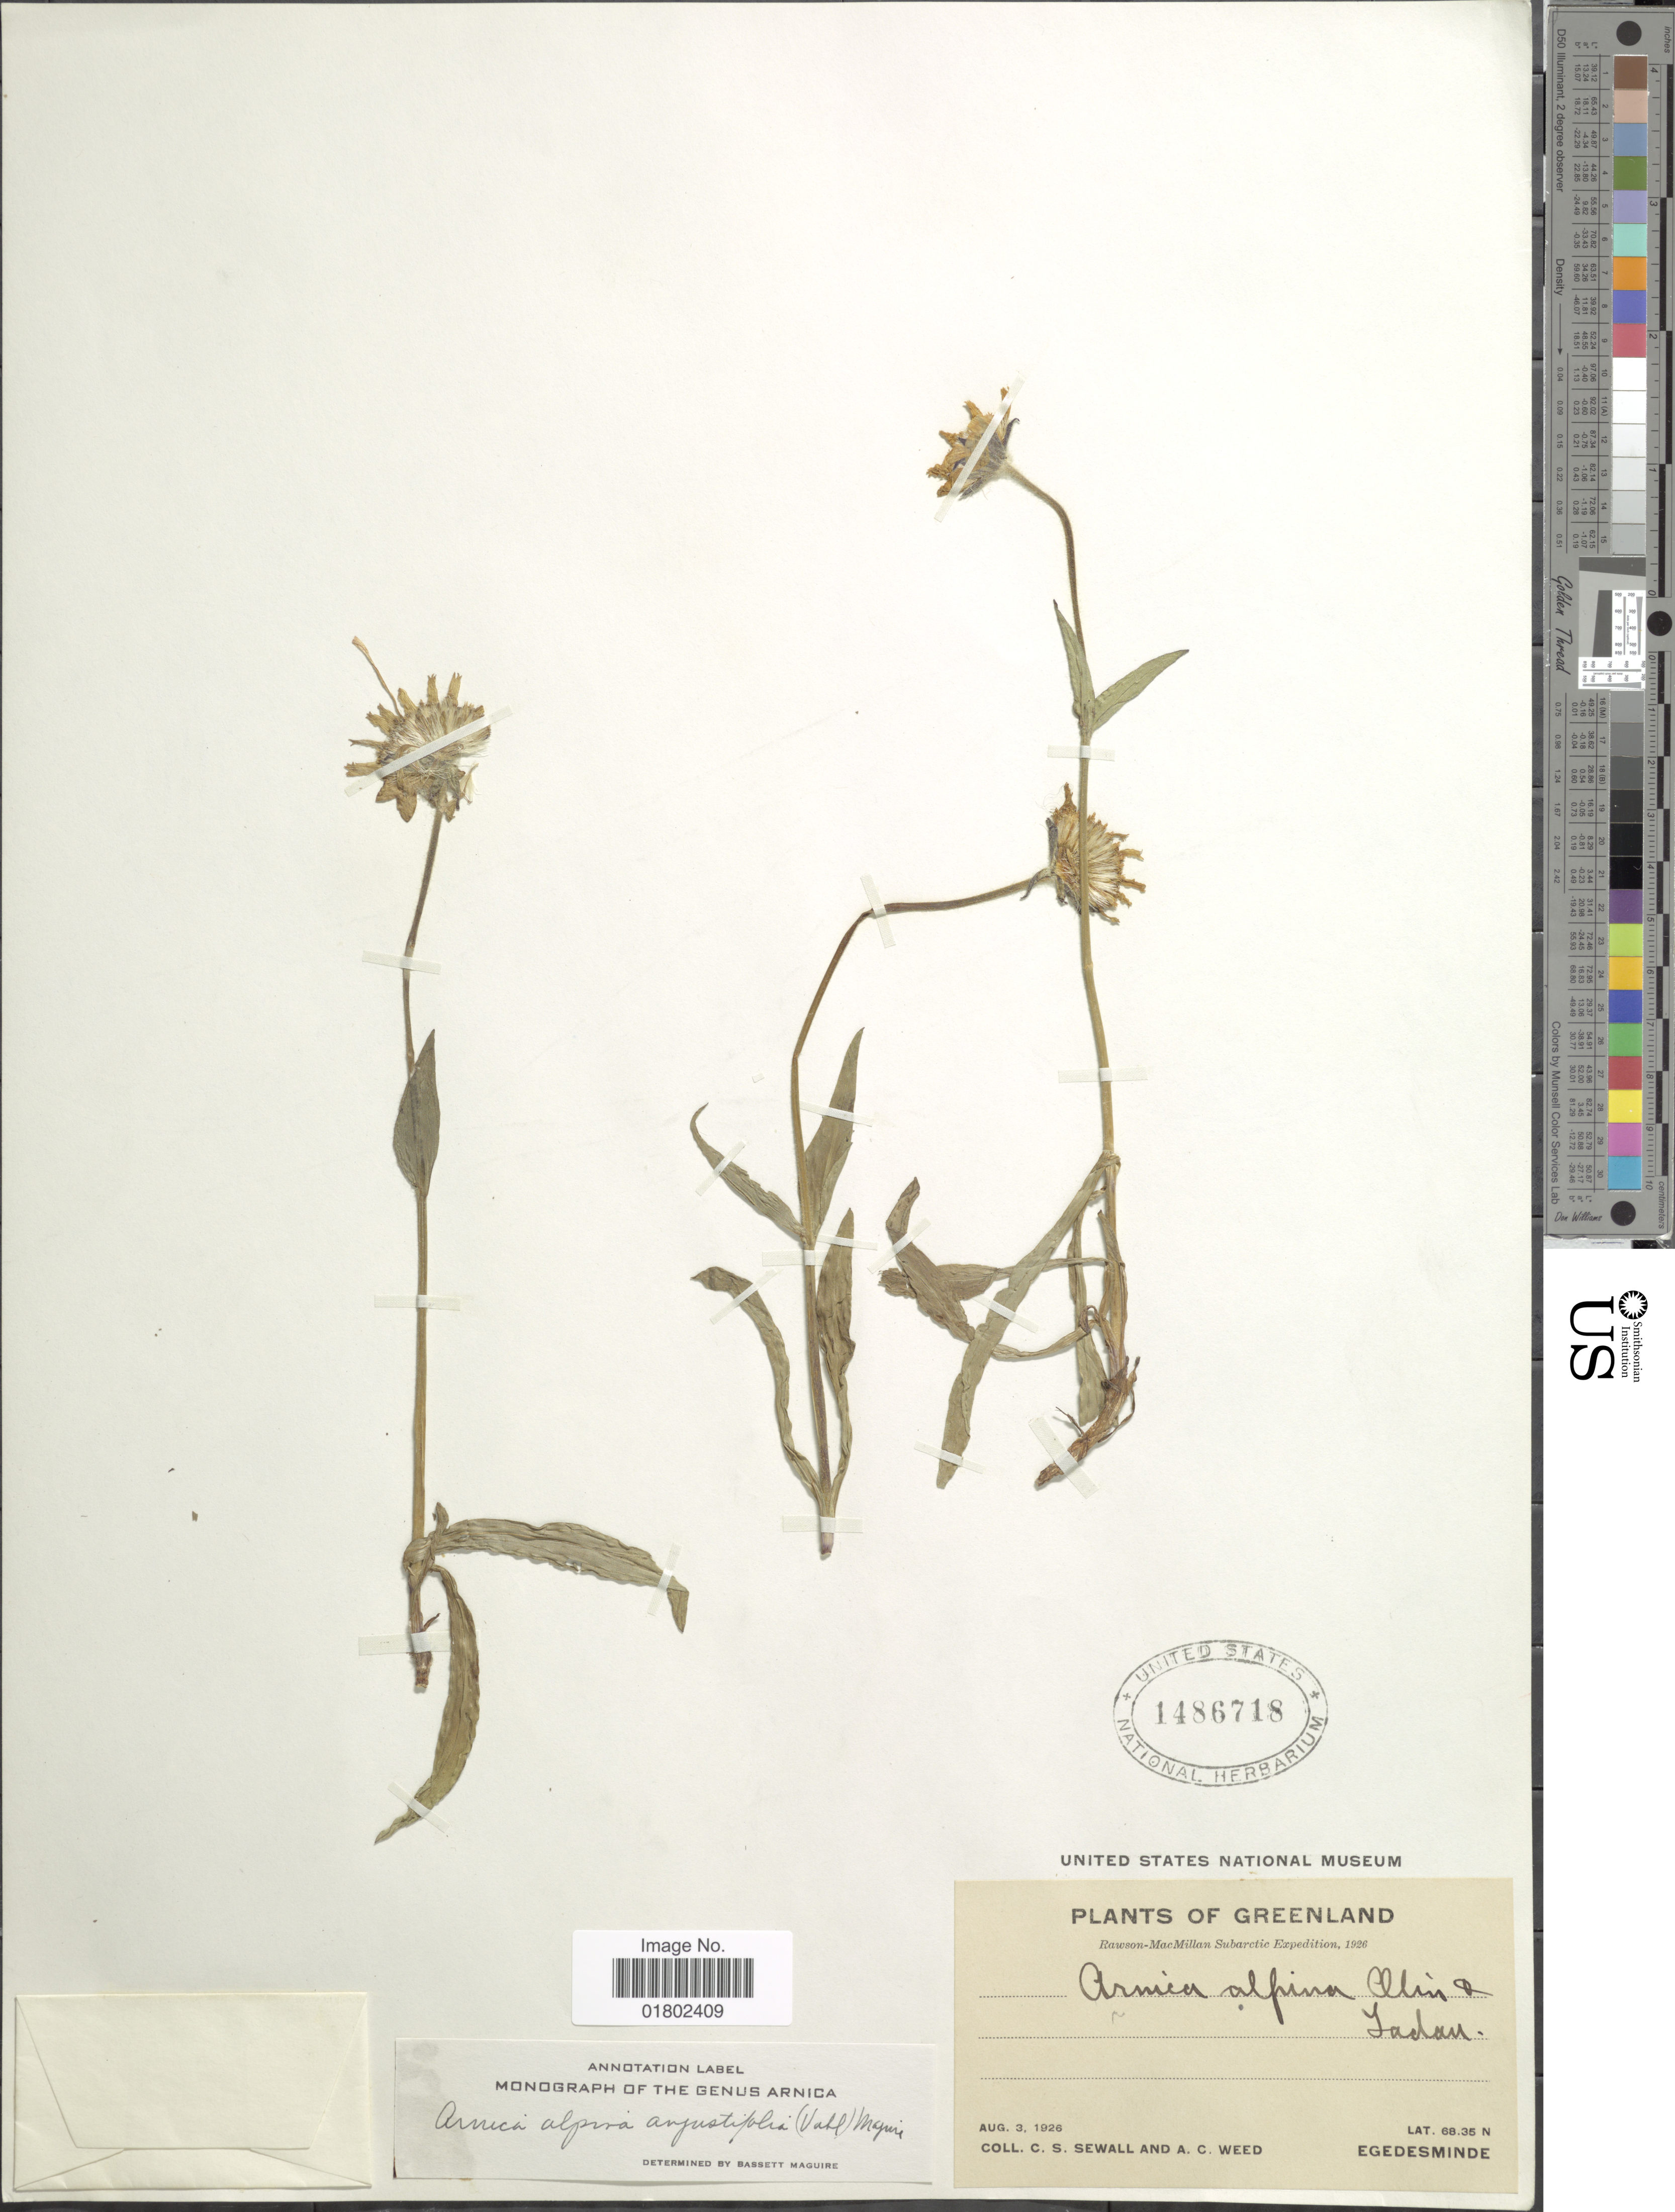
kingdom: Plantae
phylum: Tracheophyta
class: Magnoliopsida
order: Asterales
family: Asteraceae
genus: Arnica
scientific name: Arnica alpina var. angustifolia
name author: (Vahl) Maguire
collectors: C. Sewall & A. Weed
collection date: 1926-08-03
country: Greenland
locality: Rawson-MacMillan Subarctic, Egedesminde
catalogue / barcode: US 1486718